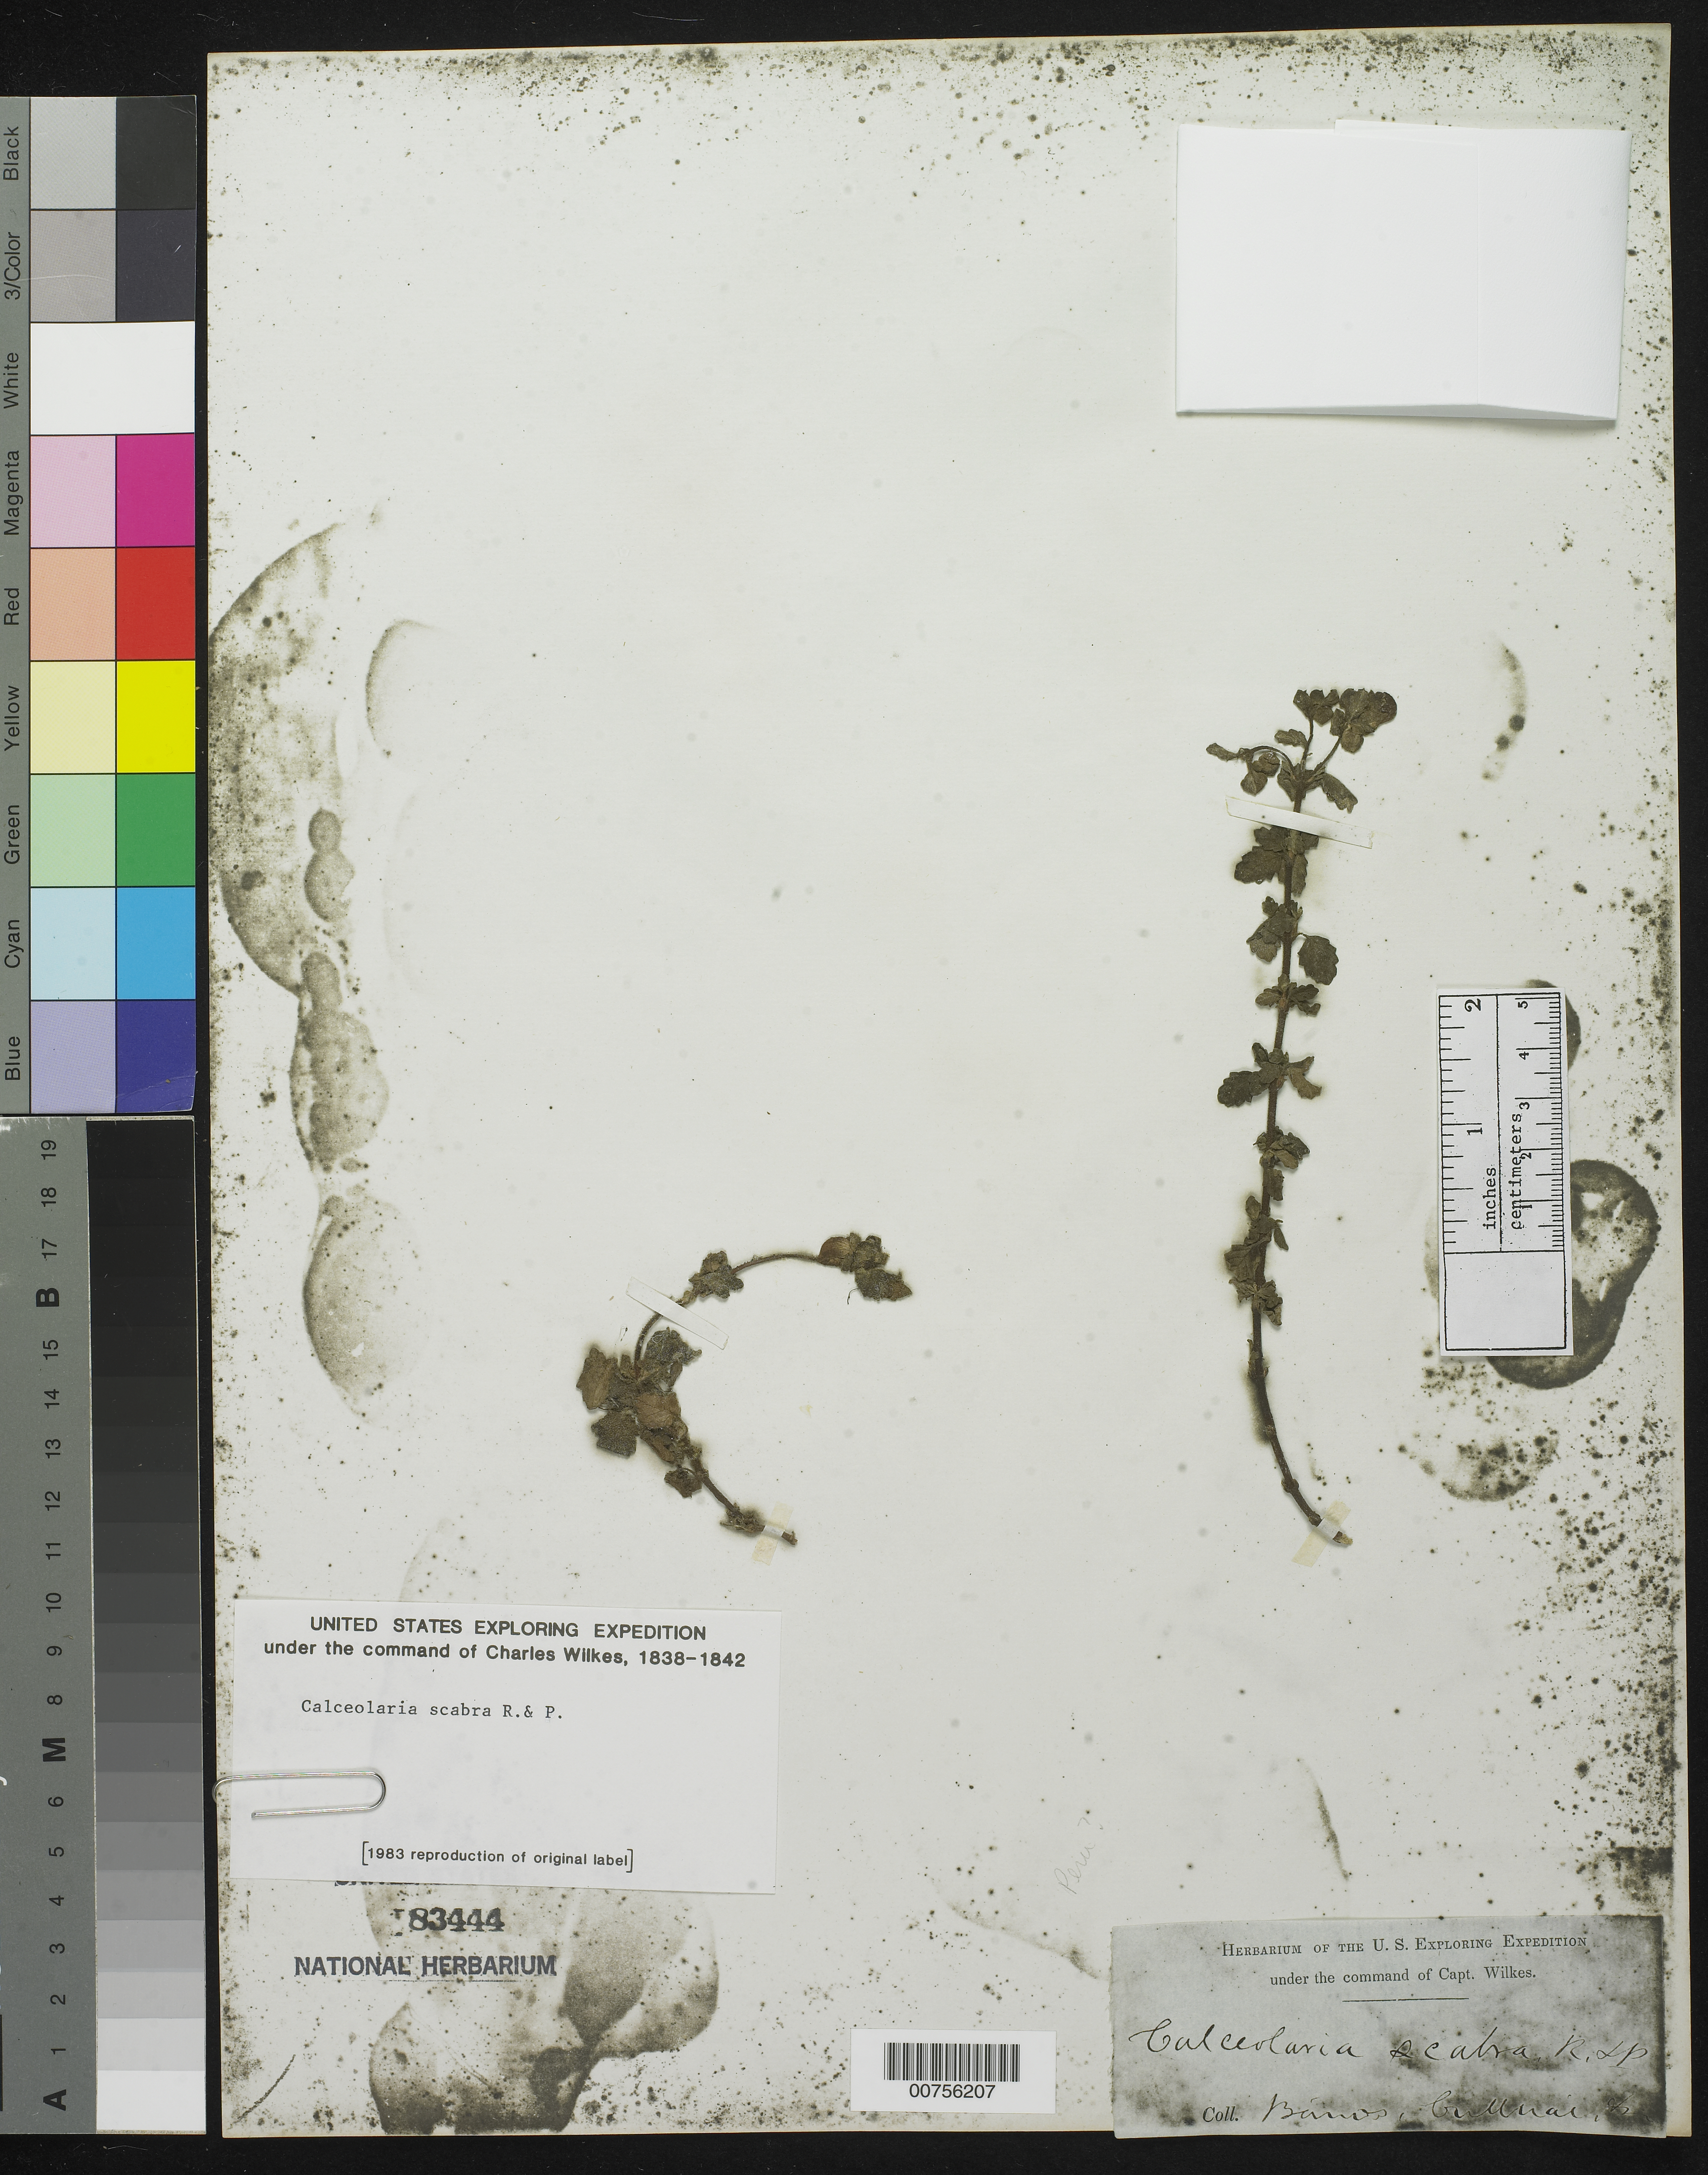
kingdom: Plantae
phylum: Tracheophyta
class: Magnoliopsida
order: Lamiales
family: Calceolariaceae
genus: Calceolaria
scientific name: Calceolaria scabra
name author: Ruiz & Pav.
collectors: Wilkes Explor. Exped.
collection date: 1838/1842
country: Peru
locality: Banos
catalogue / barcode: US 83444